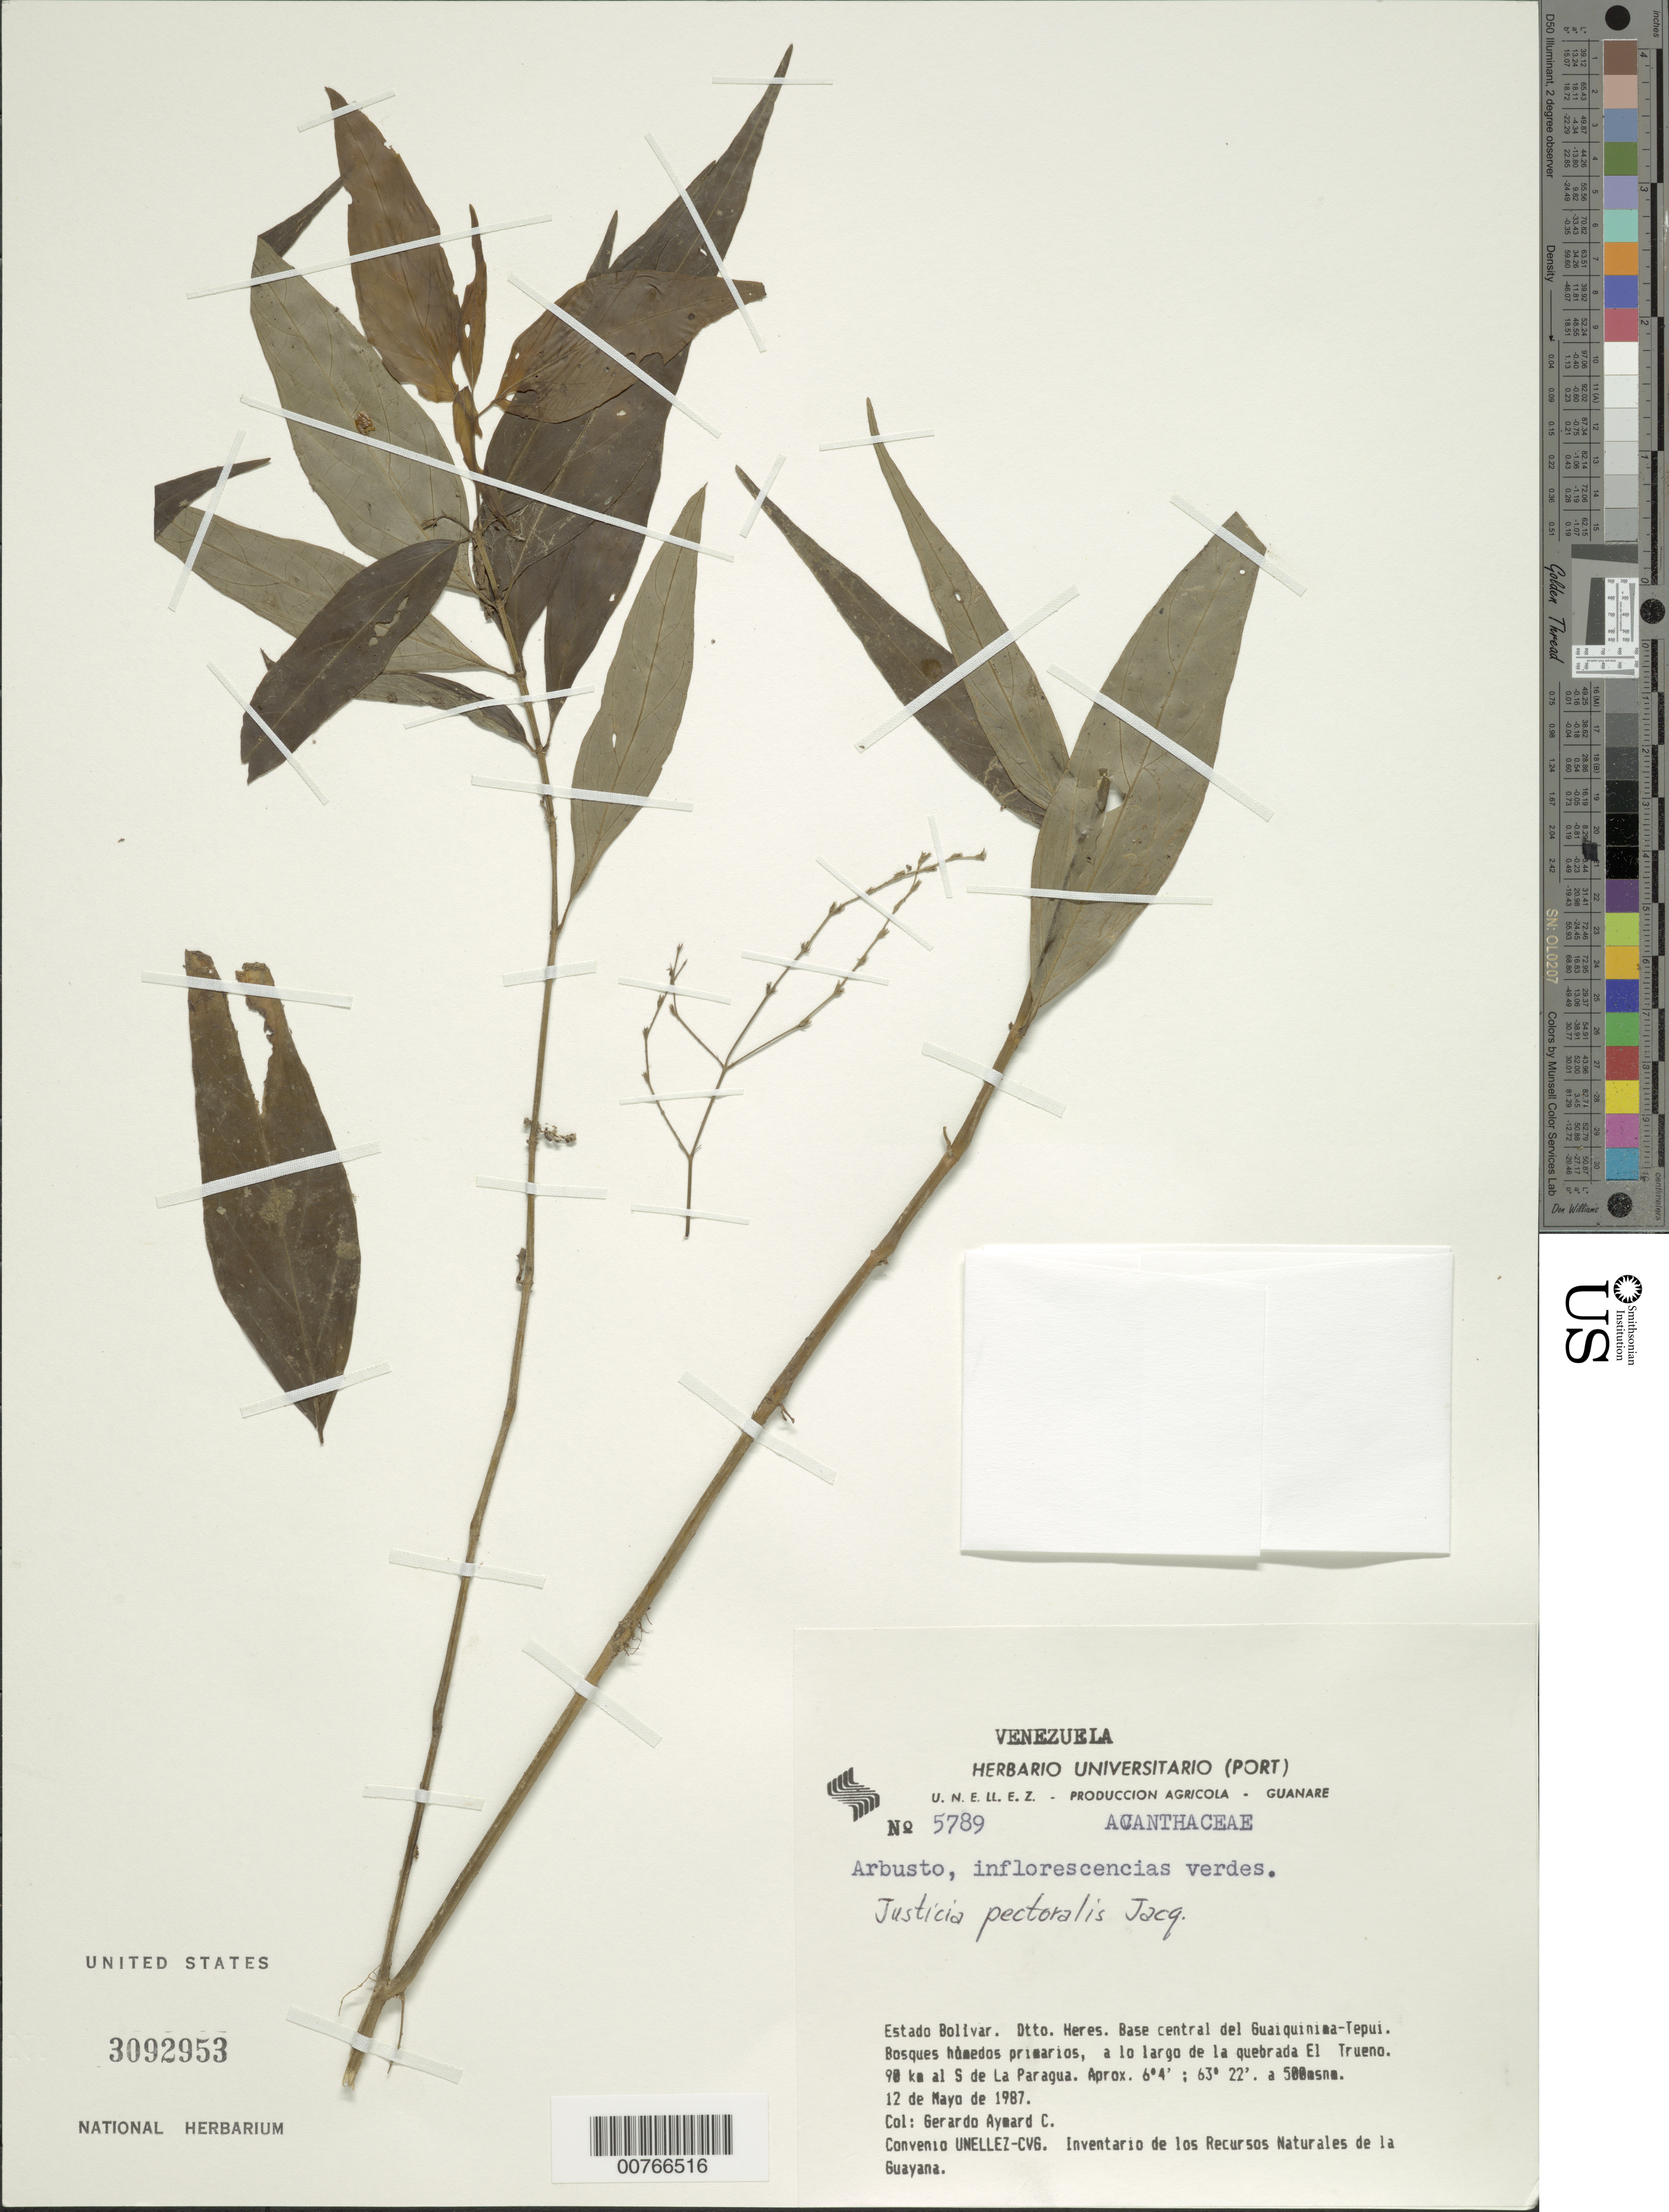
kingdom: Plantae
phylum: Tracheophyta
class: Magnoliopsida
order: Lamiales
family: Acanthaceae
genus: Justicia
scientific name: Justicia pectoralis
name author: Jacq.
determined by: Wasshausen, Dieter C., (BOT), Smithsonian Institution - National Museum of Natural History (UNITED STATES)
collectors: G. A. Aymard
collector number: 5789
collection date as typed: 12-May-87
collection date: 1987-05-12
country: Venezuela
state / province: Bolívar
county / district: Heres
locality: Guaiquinima-tepuí, base central, El Trueno, 90 m al S de La Paragua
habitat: Quebrada El Trueno, primary wet forest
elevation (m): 500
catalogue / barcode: US 3092953